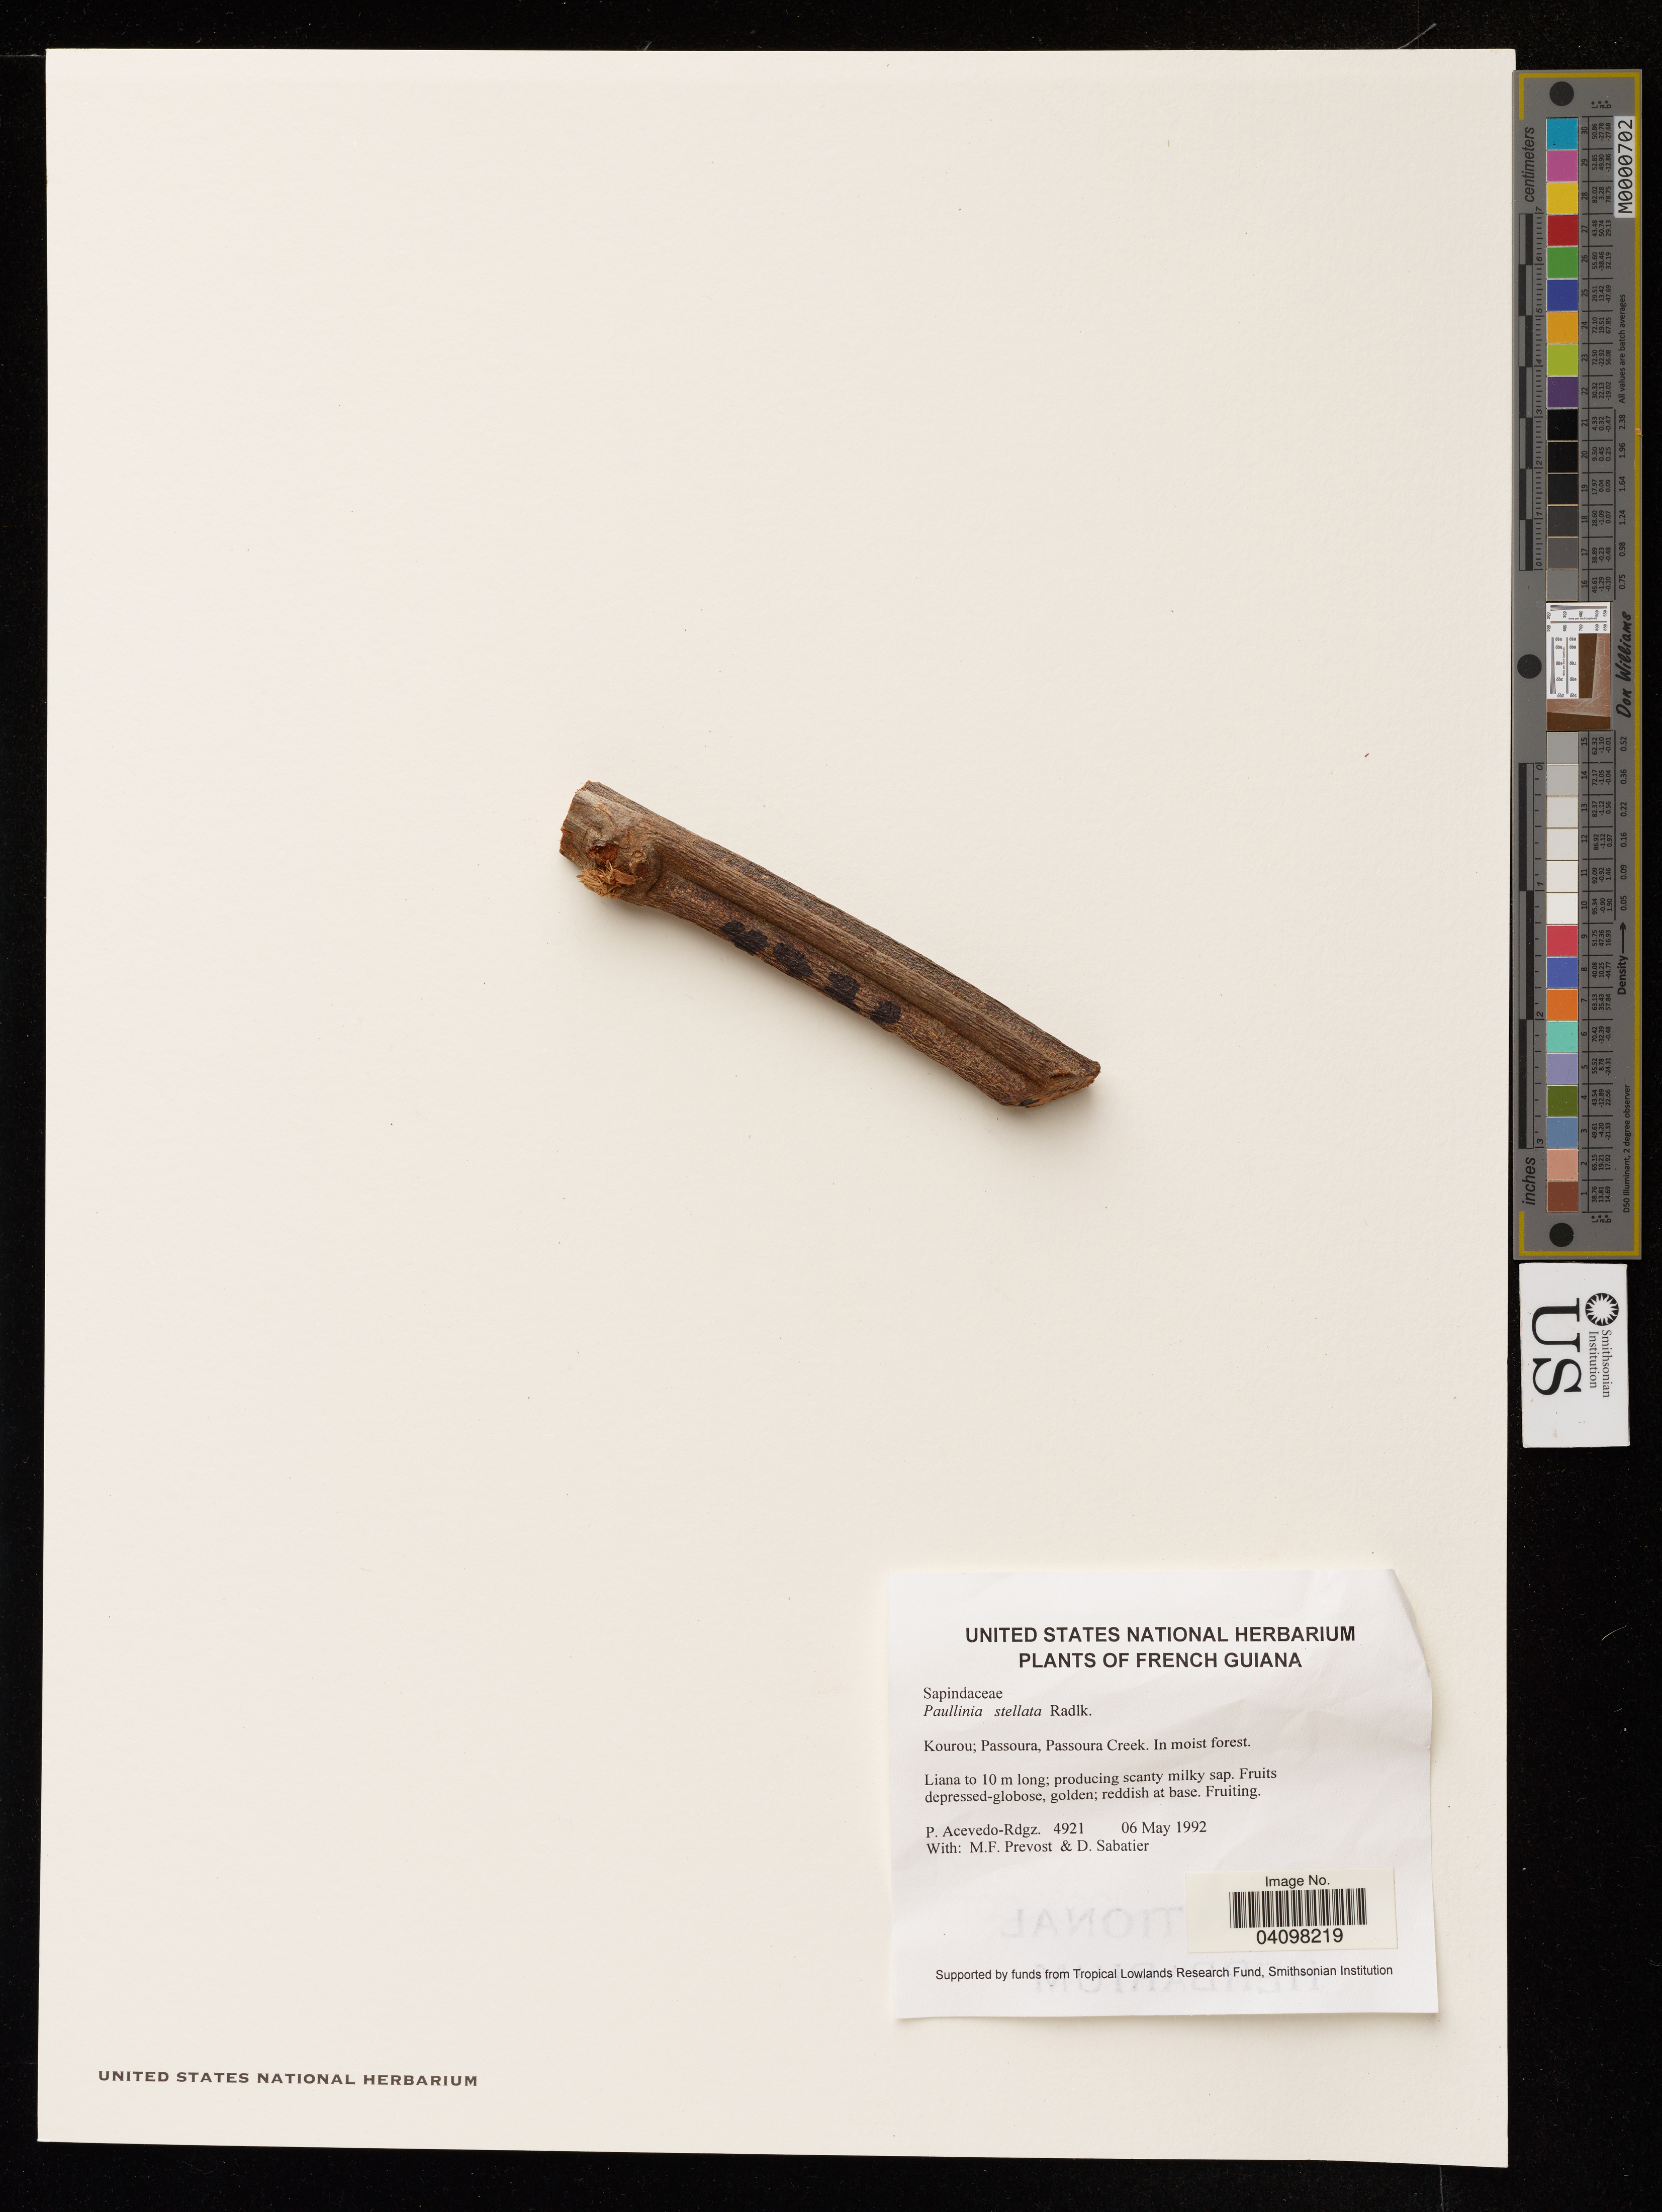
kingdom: Plantae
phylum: Tracheophyta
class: Magnoliopsida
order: Sapindales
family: Sapindaceae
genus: Paullinia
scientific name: Paullinia stellata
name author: Radlk.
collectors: P. Acevedo-Rodr., M. Prevost & D. Sabatier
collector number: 4921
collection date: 1992-05-06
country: French Guiana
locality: Kourou; Passoura, Passoura Creek.